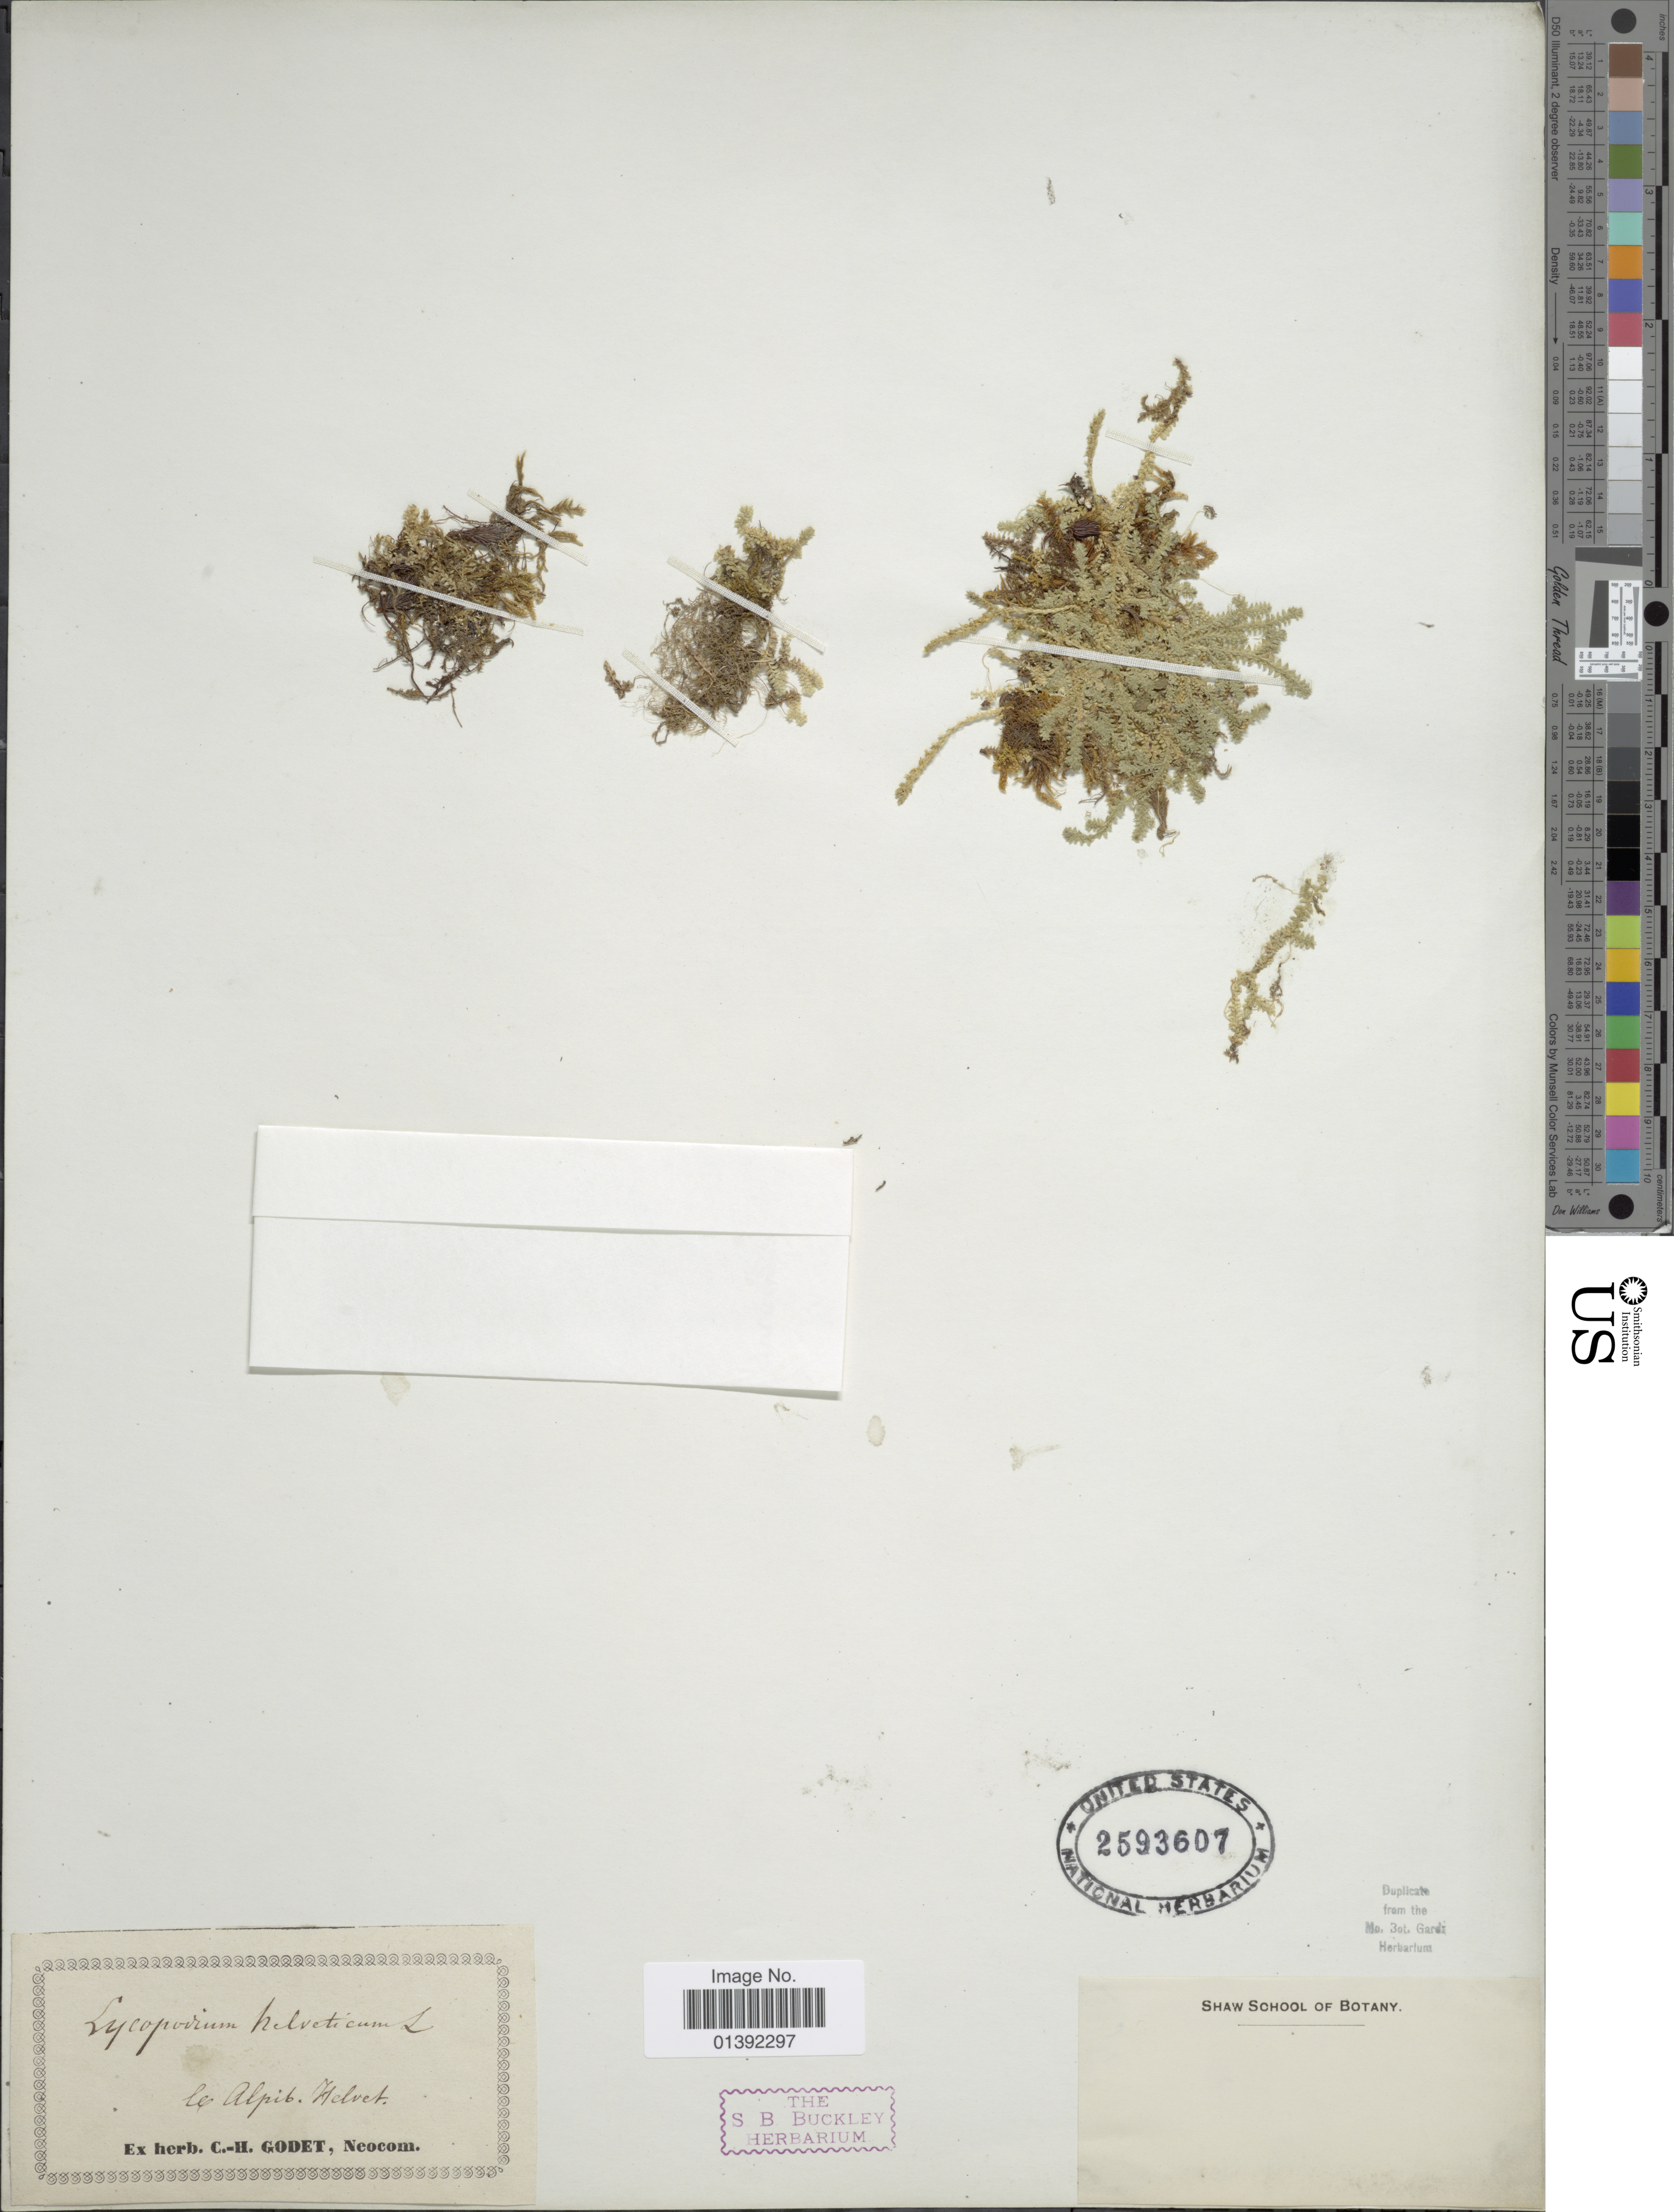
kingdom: Plantae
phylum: Tracheophyta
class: Lycopodiopsida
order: Selaginellales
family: Selaginellaceae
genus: Selaginella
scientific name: Selaginella helvetica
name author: (L.) Spring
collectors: ex herb. C. -H. Godet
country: Switzerland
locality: Les Alpib. Helvet.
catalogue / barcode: US 2593607